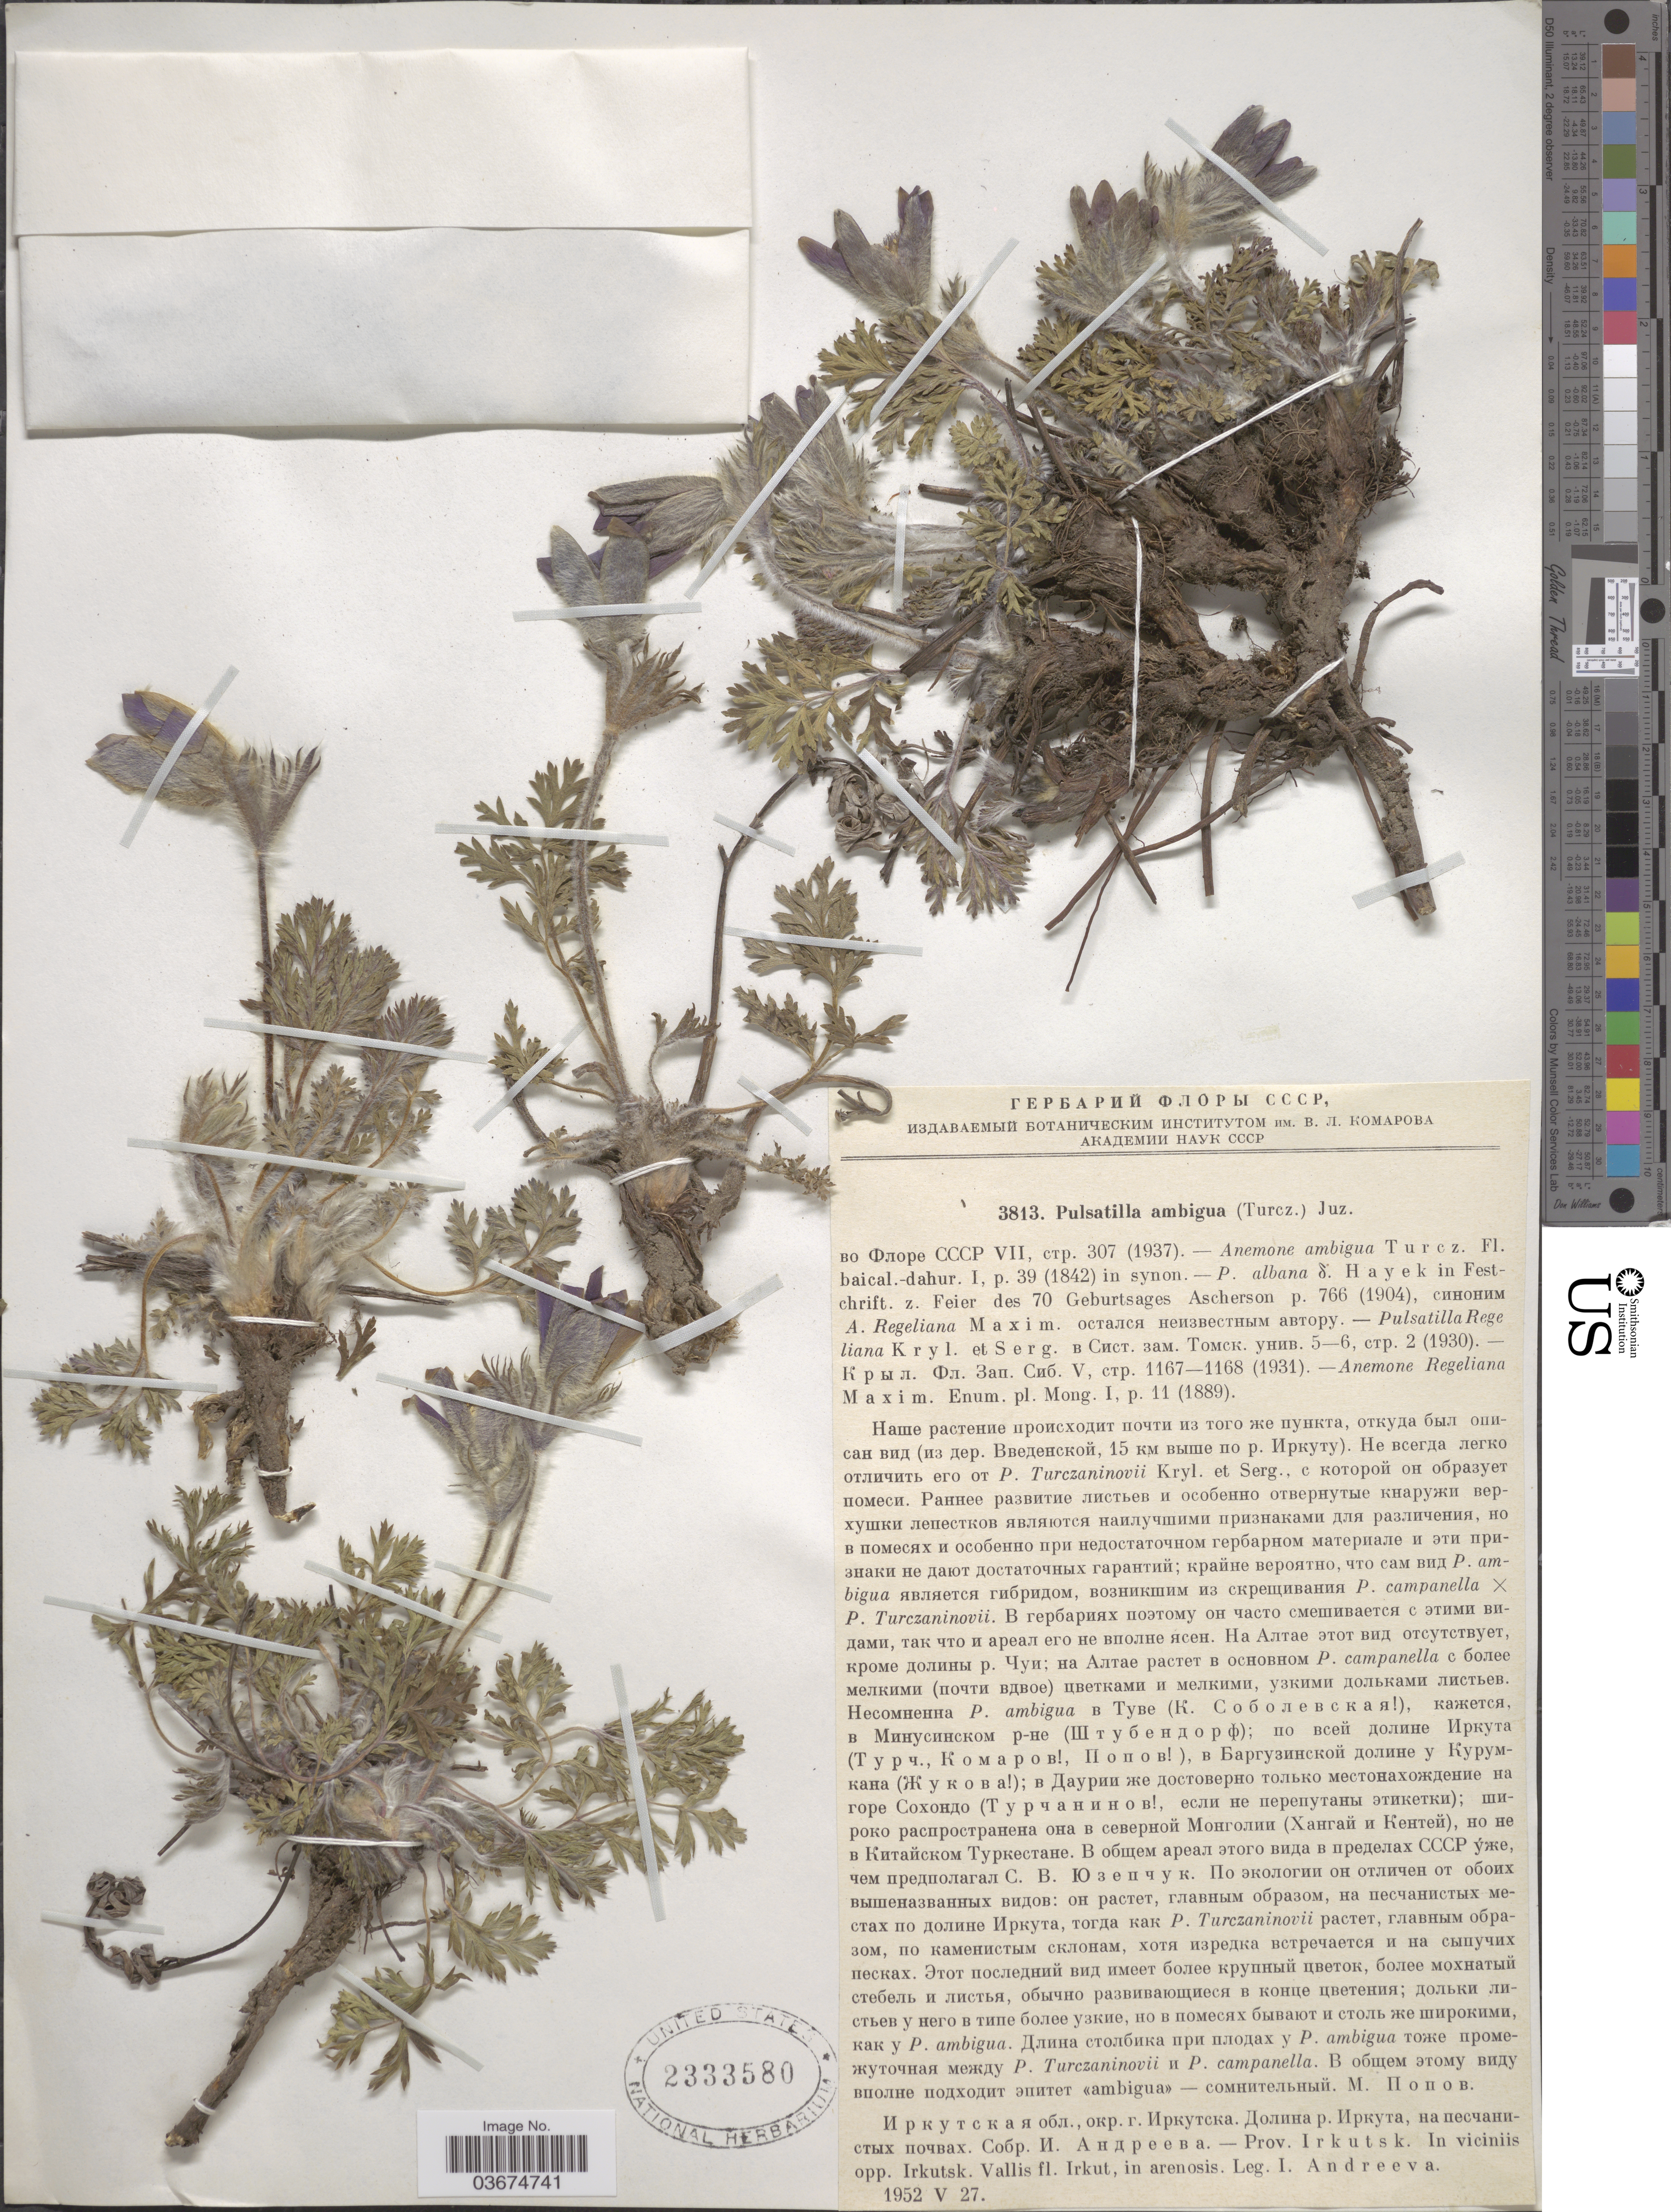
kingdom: Plantae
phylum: Tracheophyta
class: Magnoliopsida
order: Ranunculales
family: Ranunculaceae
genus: Pulsatilla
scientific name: Pulsatilla ambigua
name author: (Turcz. ex Hayek) Juz.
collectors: I. Andreeva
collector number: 3813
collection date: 1952-05-27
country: Russian Federation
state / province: Irkutsk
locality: In viciniis opp. Irkutsk. Vallis fl. Irkut, in arenosis.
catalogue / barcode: US 2333580